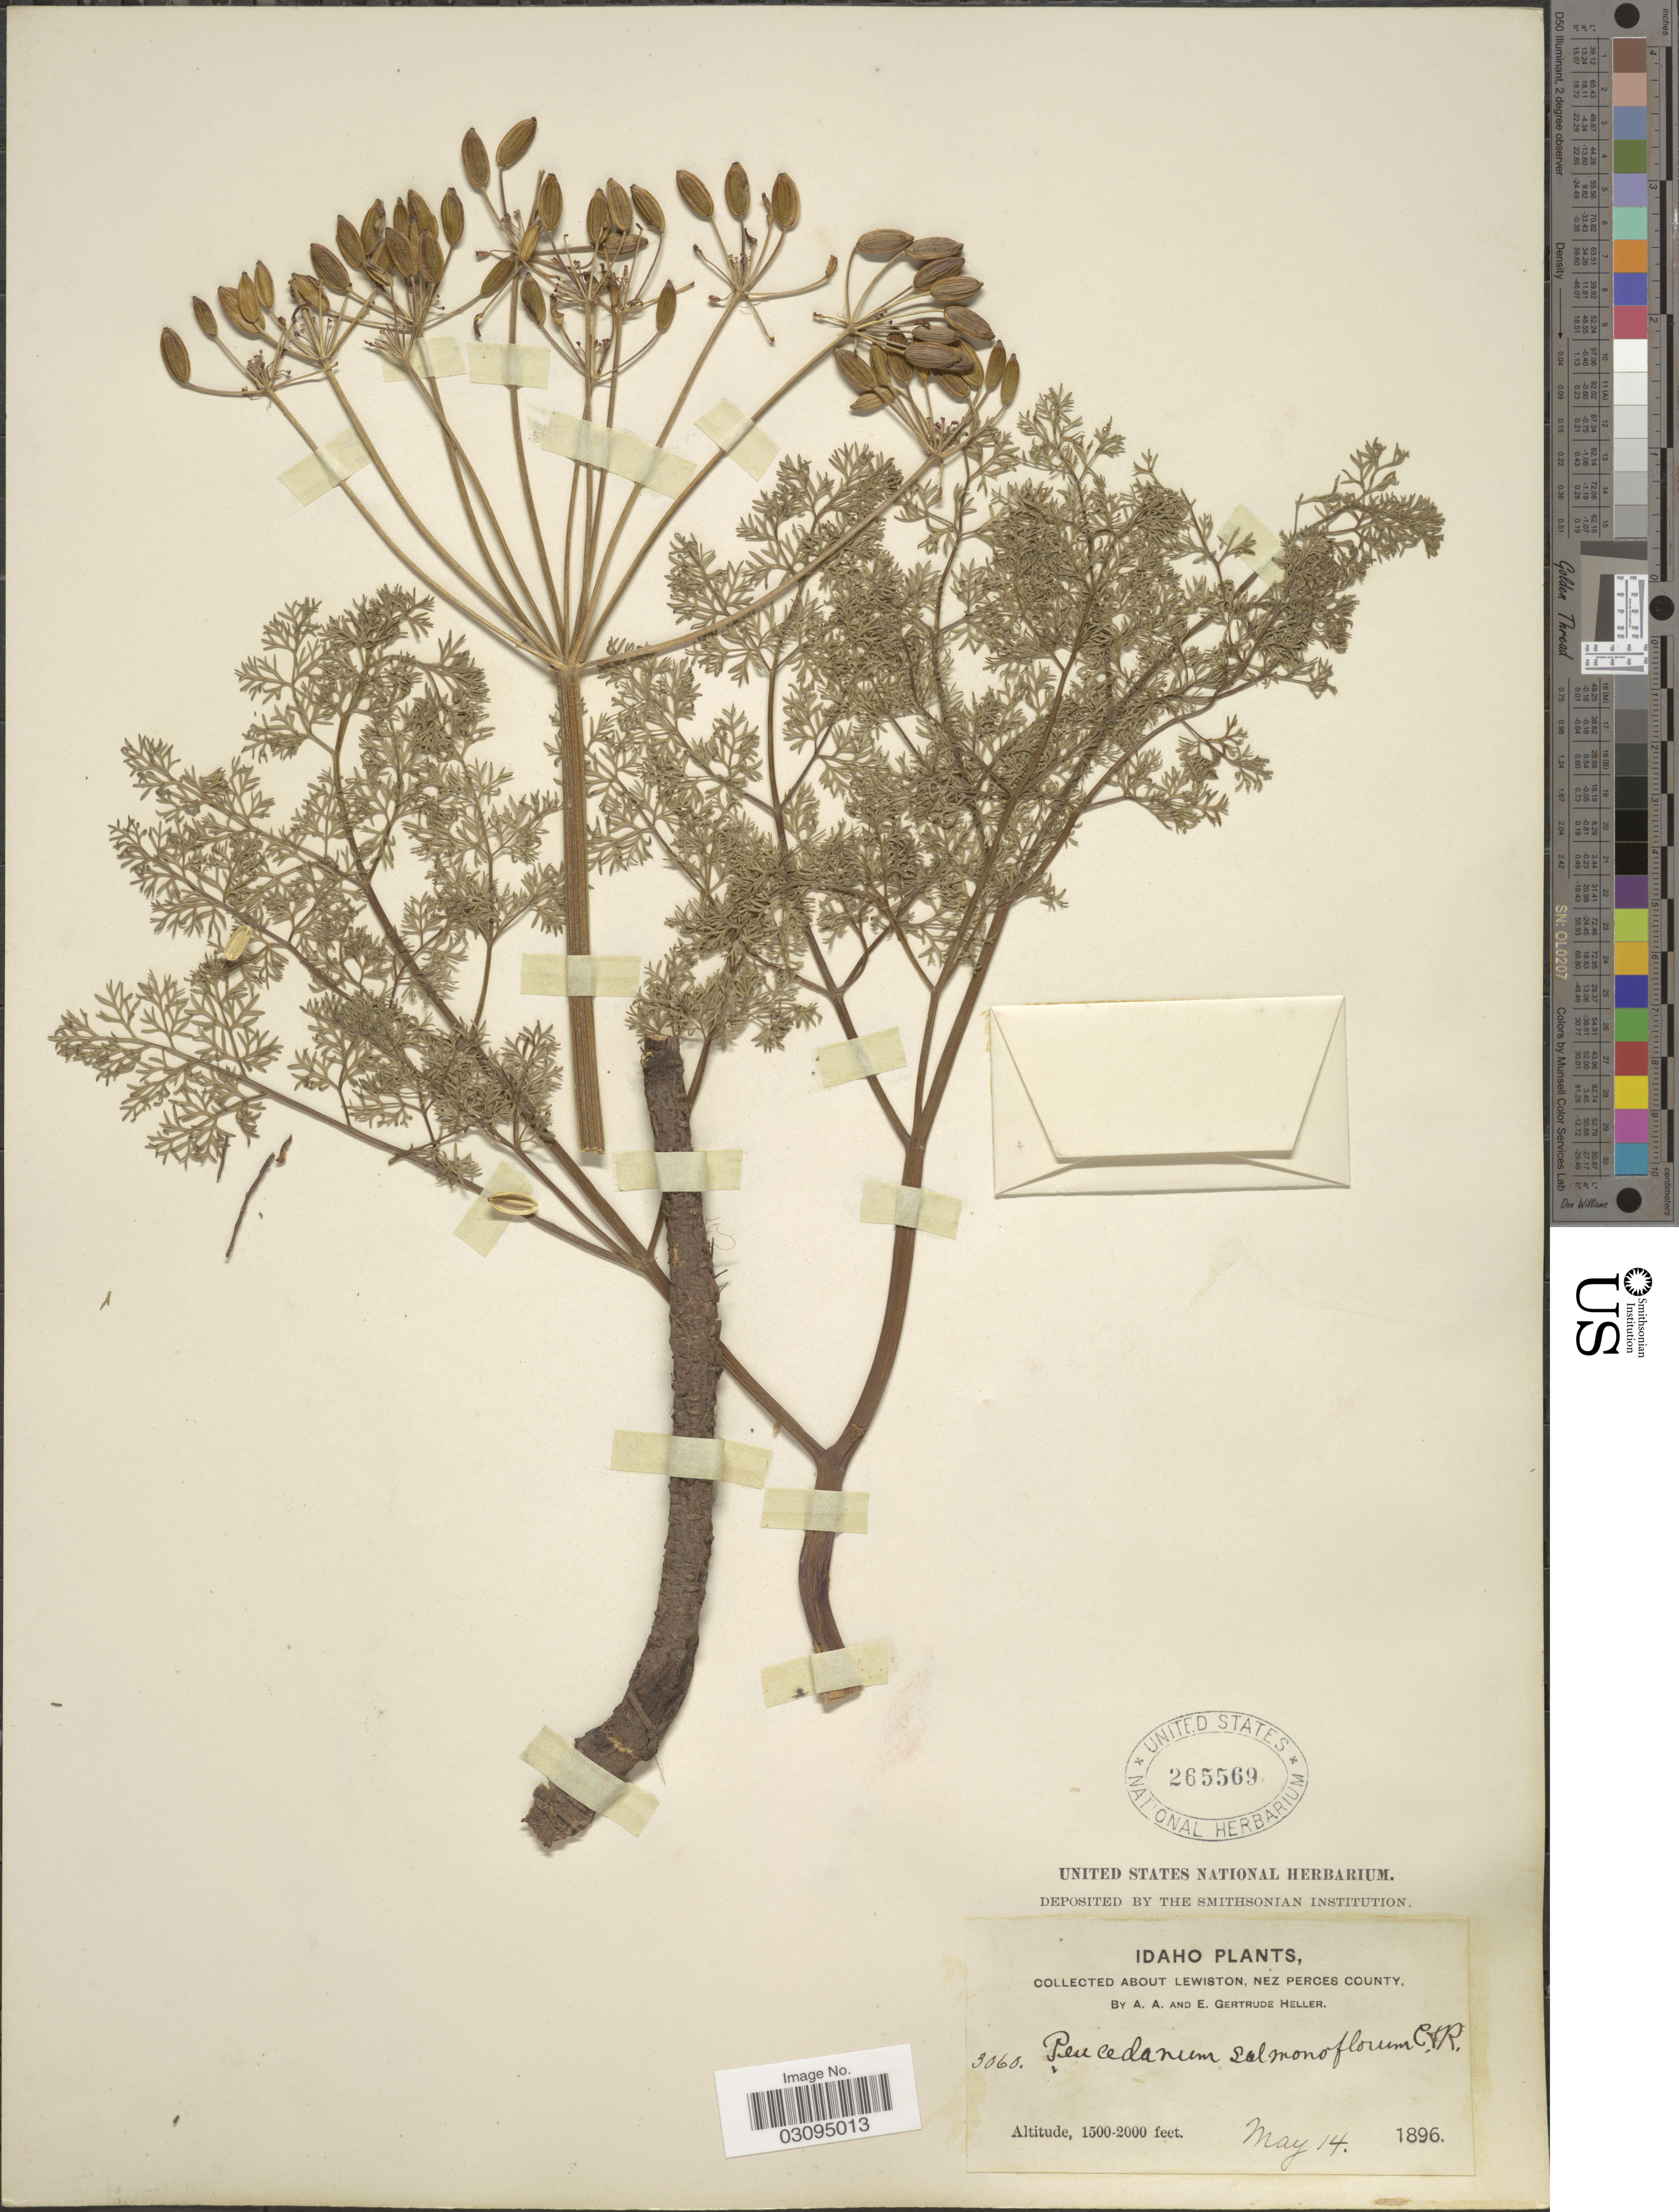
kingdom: Plantae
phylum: Tracheophyta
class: Magnoliopsida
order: Apiales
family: Apiaceae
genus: Lomatium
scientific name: Lomatium salmoniflorum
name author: (J.M. Coult. & Rose) Mathias & Constance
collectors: A. A. Heller & E. G. Heller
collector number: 3060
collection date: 1896-05-14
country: United States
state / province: Idaho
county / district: Nez Perce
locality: About Lewiston.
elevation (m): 457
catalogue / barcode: US 265569